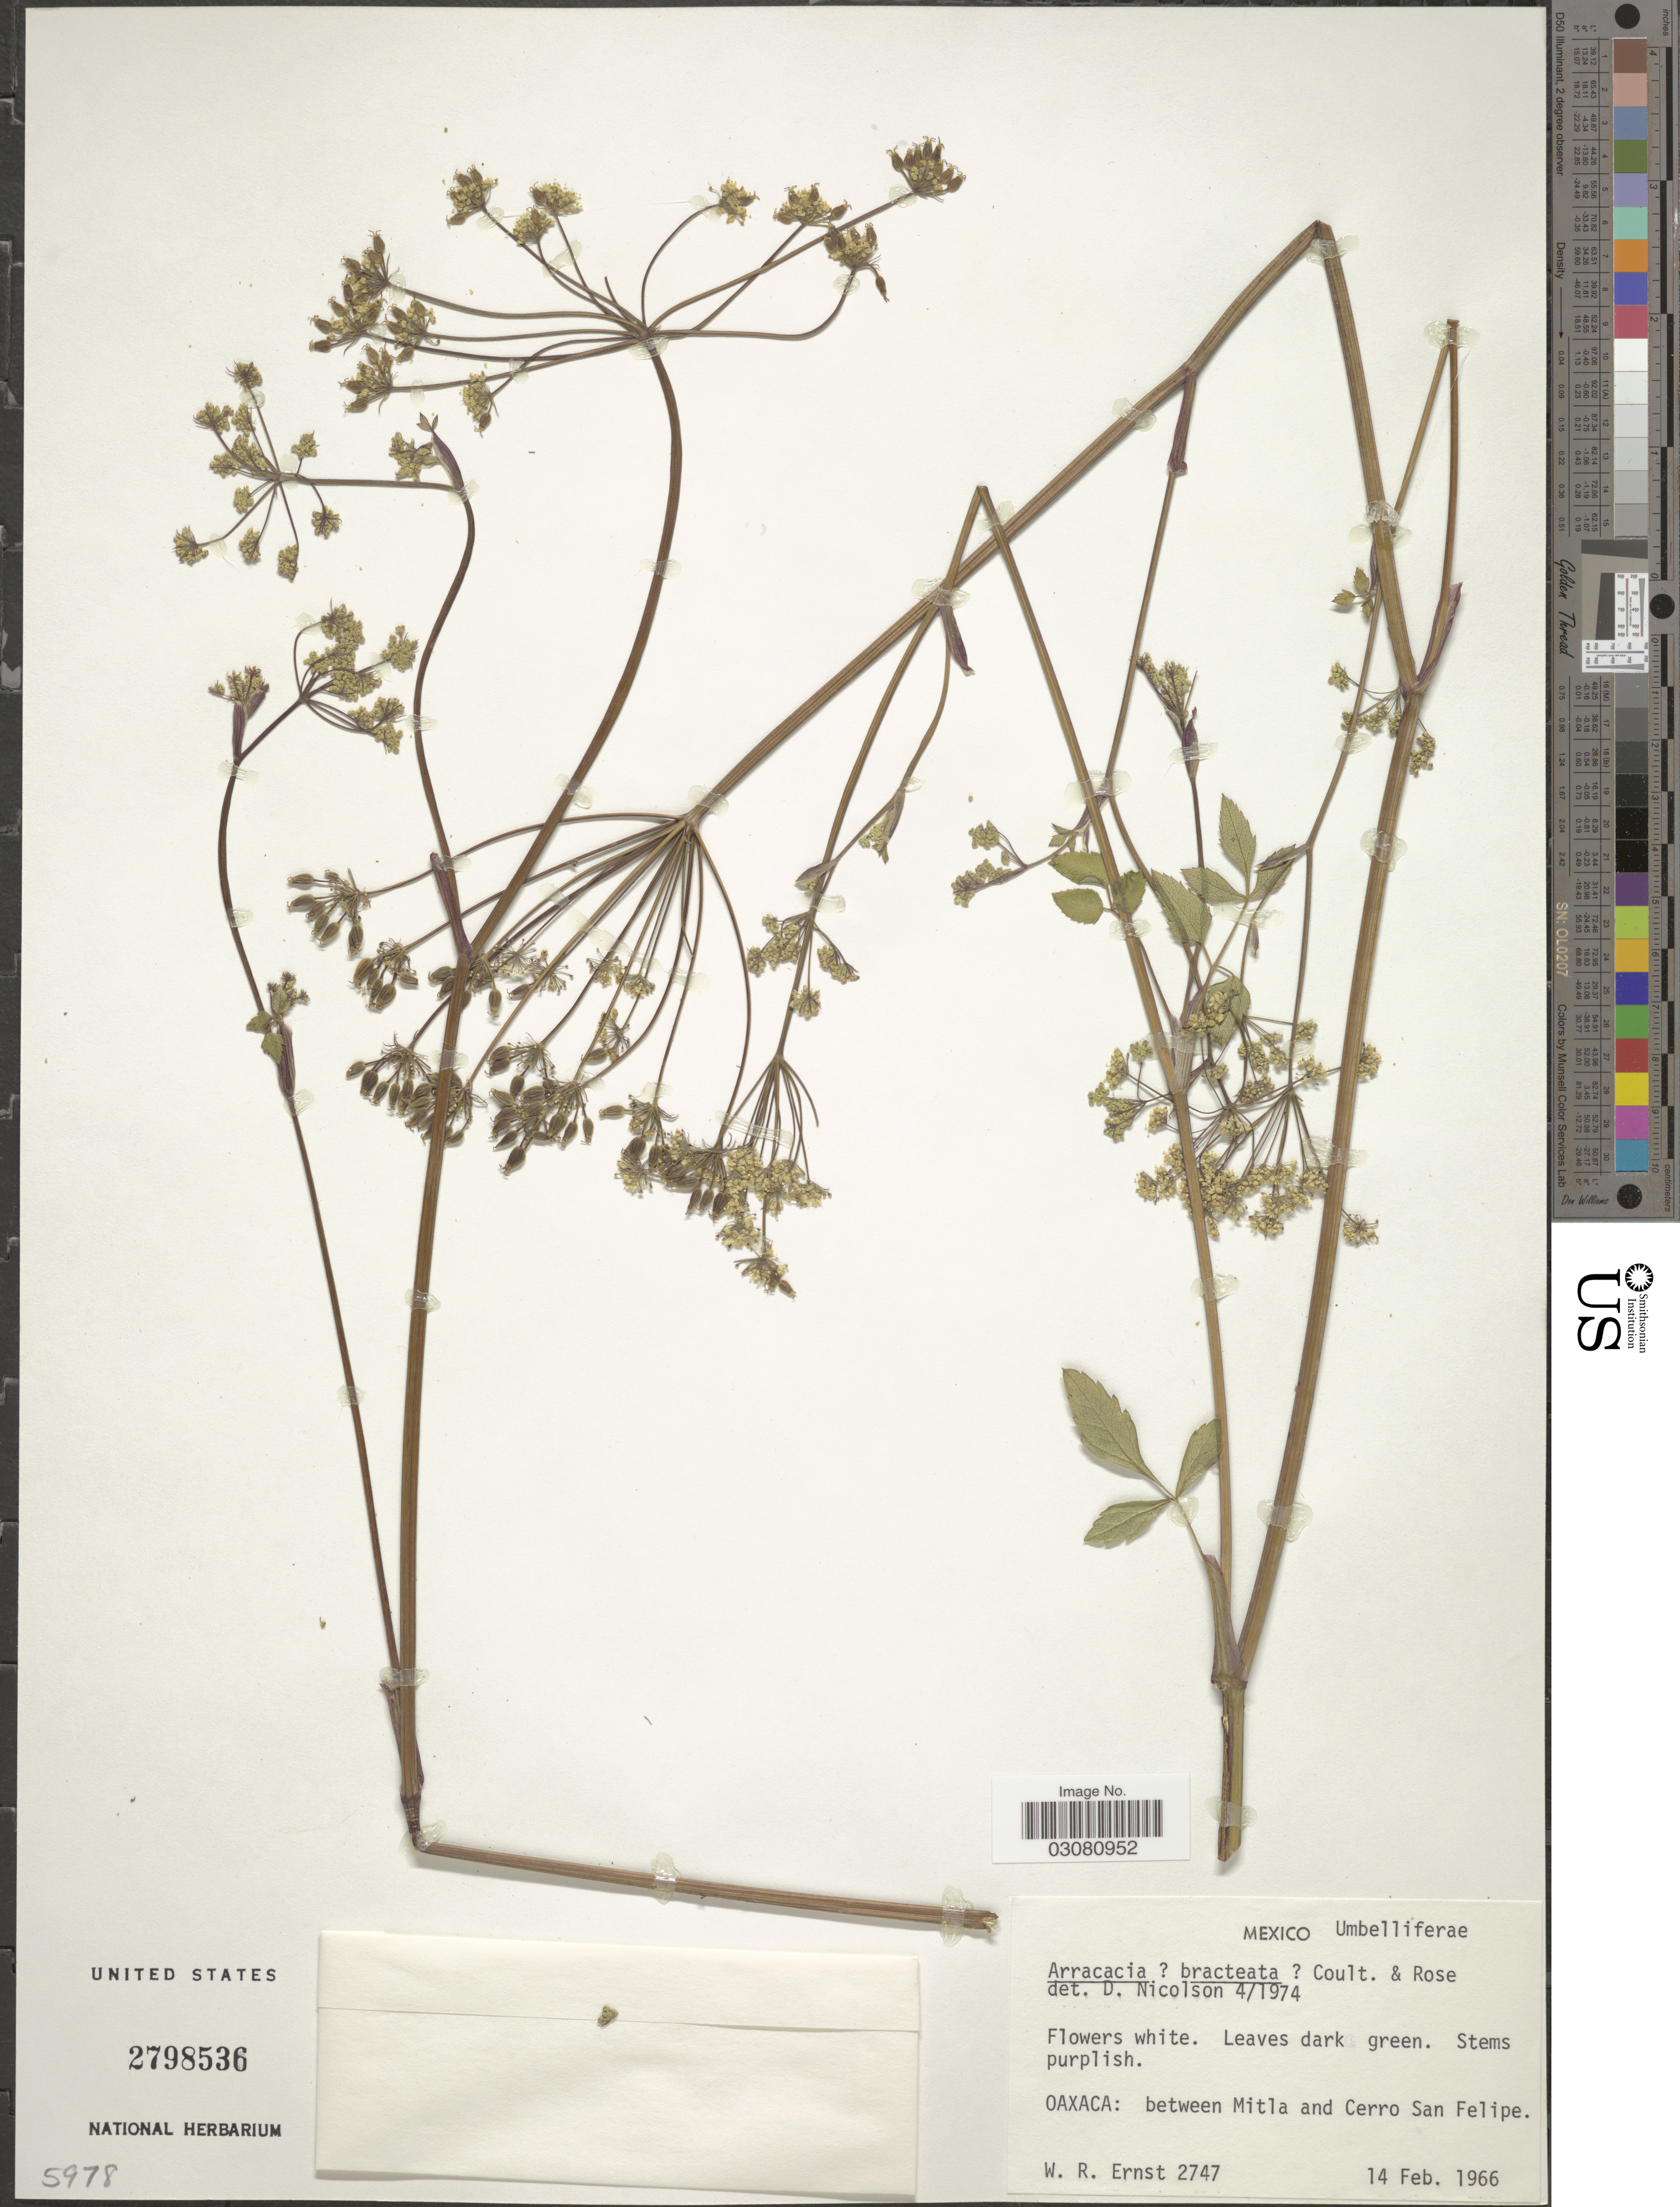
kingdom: Plantae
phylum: Tracheophyta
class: Magnoliopsida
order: Apiales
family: Apiaceae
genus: Arracacia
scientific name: Arracacia bracteata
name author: J.M. Coult. & Rose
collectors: W. R. Ernst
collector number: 2747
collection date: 1966-02-14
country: Mexico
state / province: Oaxaca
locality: Between Mitla and Cerro San Felipe.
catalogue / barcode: US 2798536